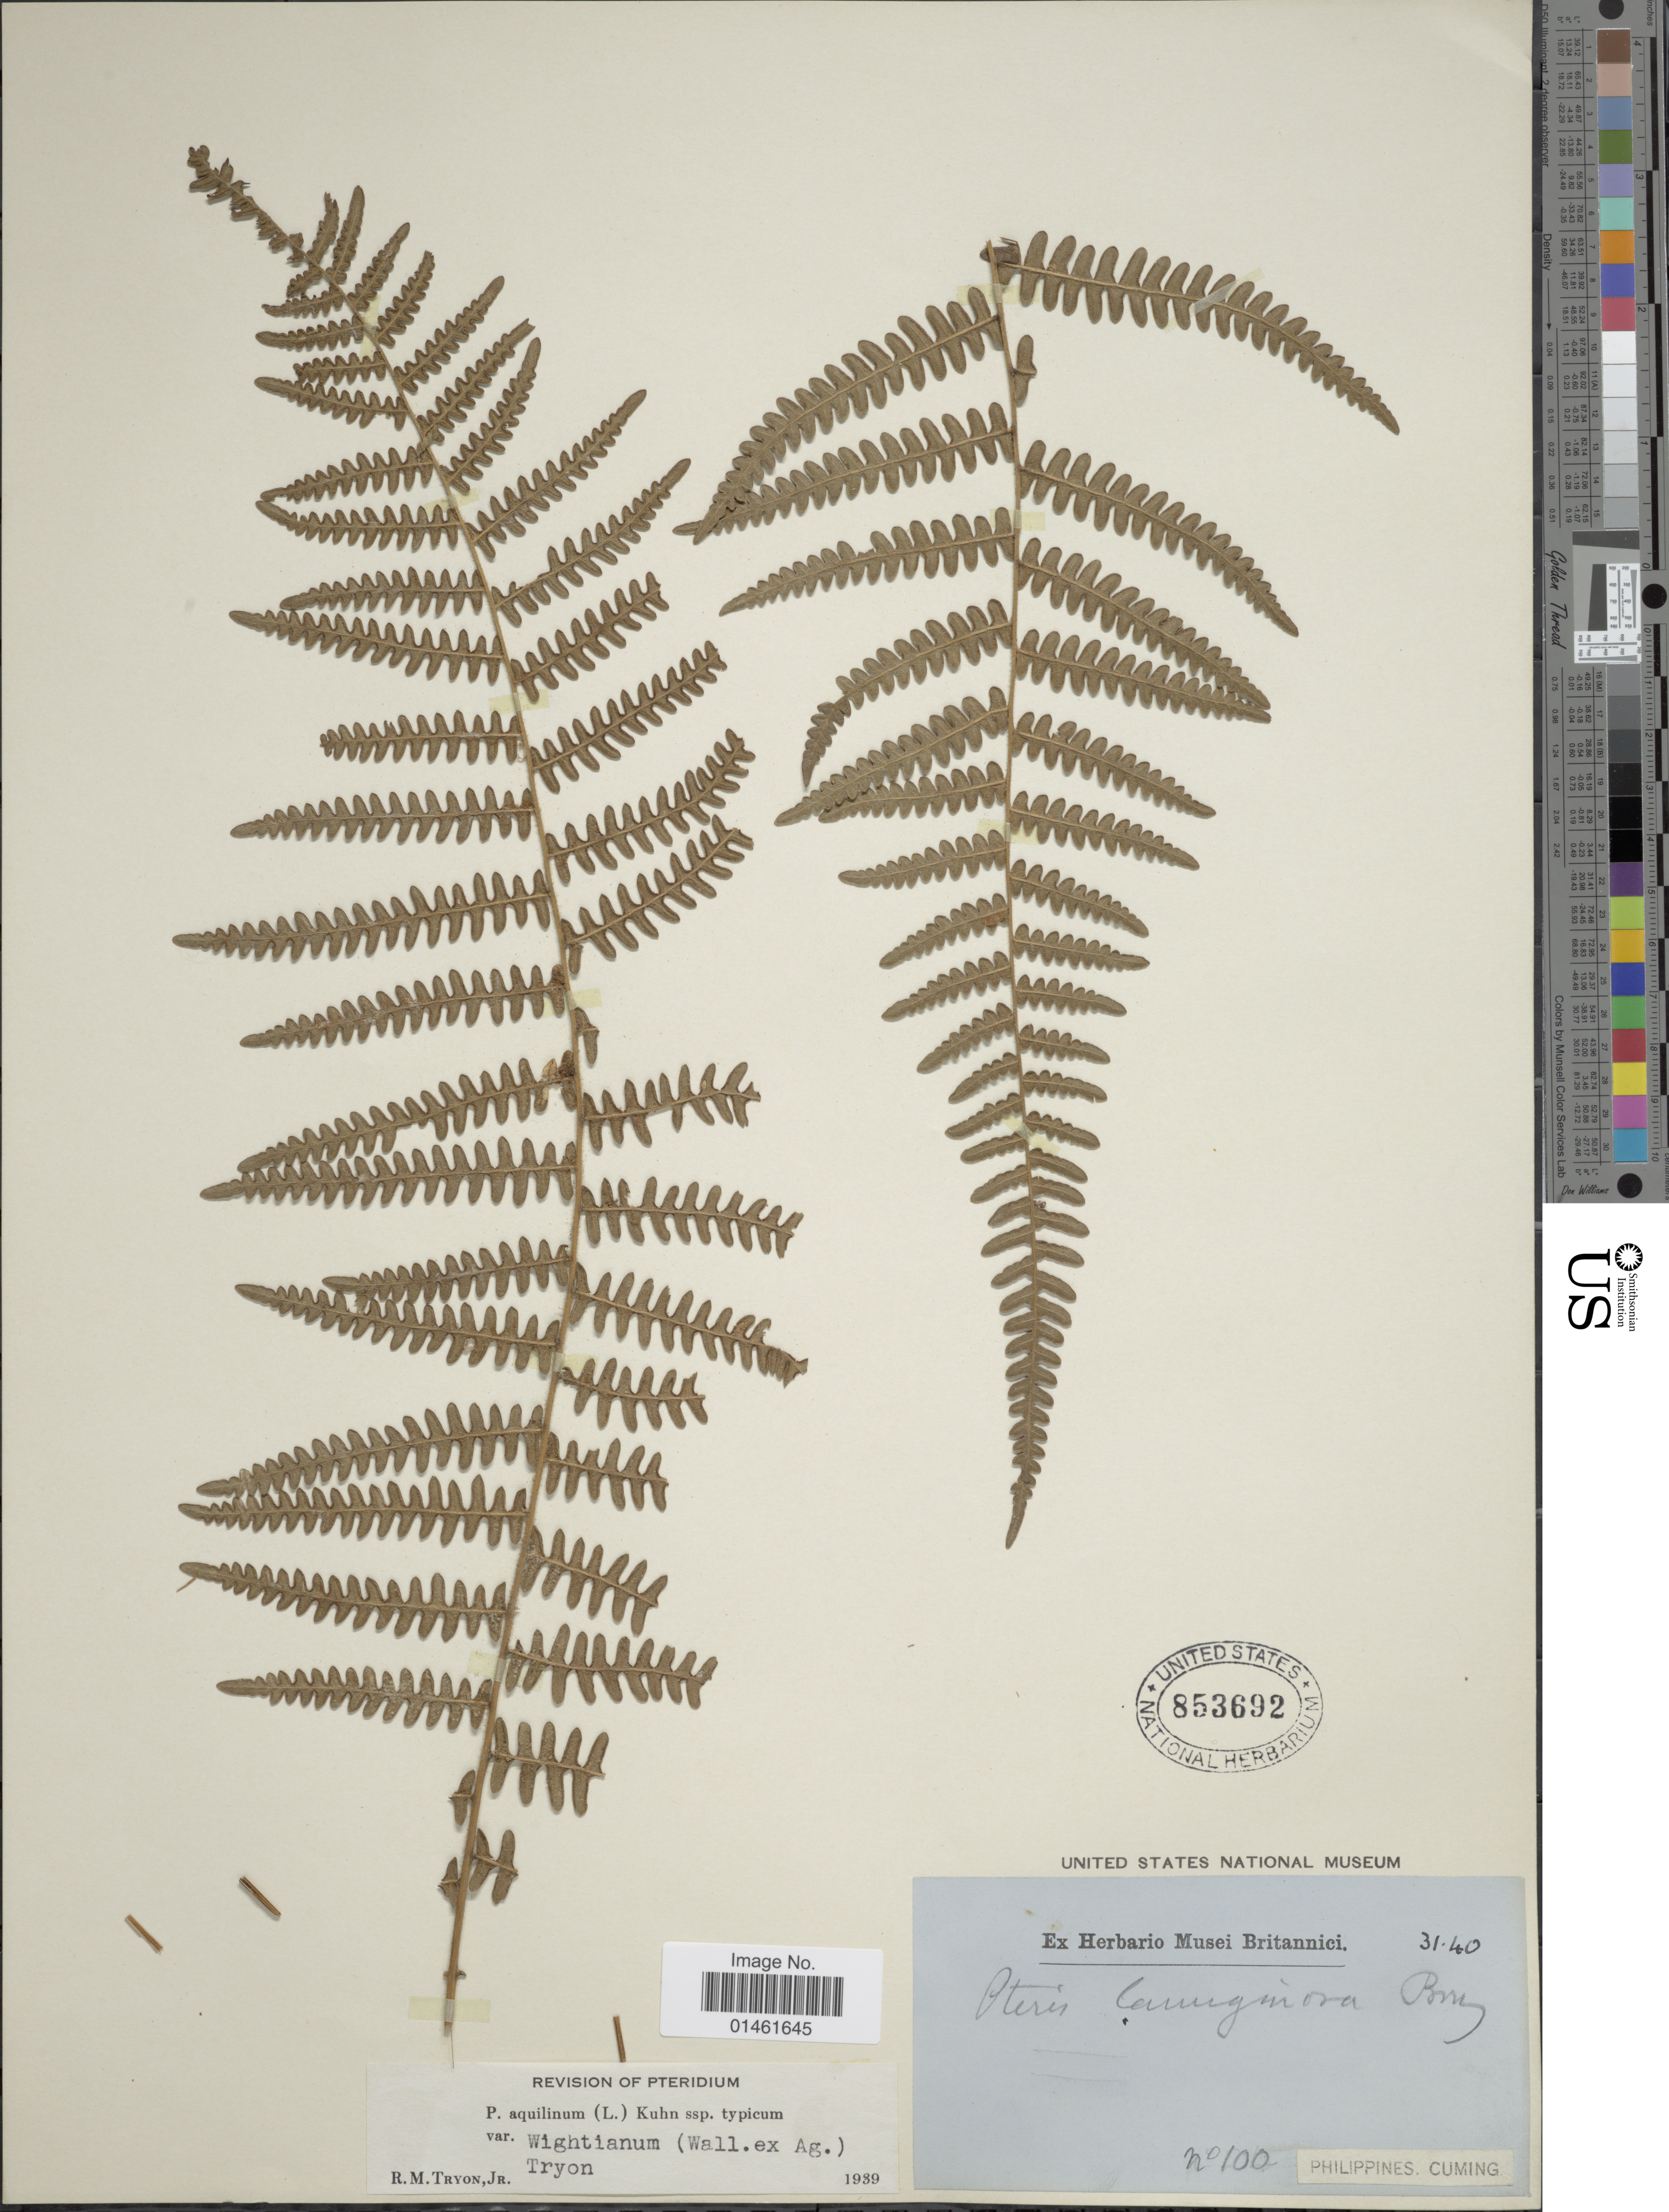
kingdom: Plantae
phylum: Tracheophyta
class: Polypodiopsida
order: Polypodiales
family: Dennstaedtiaceae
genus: Pteridium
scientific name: Pteridium aquilinum var. wightianum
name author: (J. Agardh) R.M. Tryon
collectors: -. Cuming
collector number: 100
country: Philippines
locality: Philippine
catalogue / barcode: US 853692